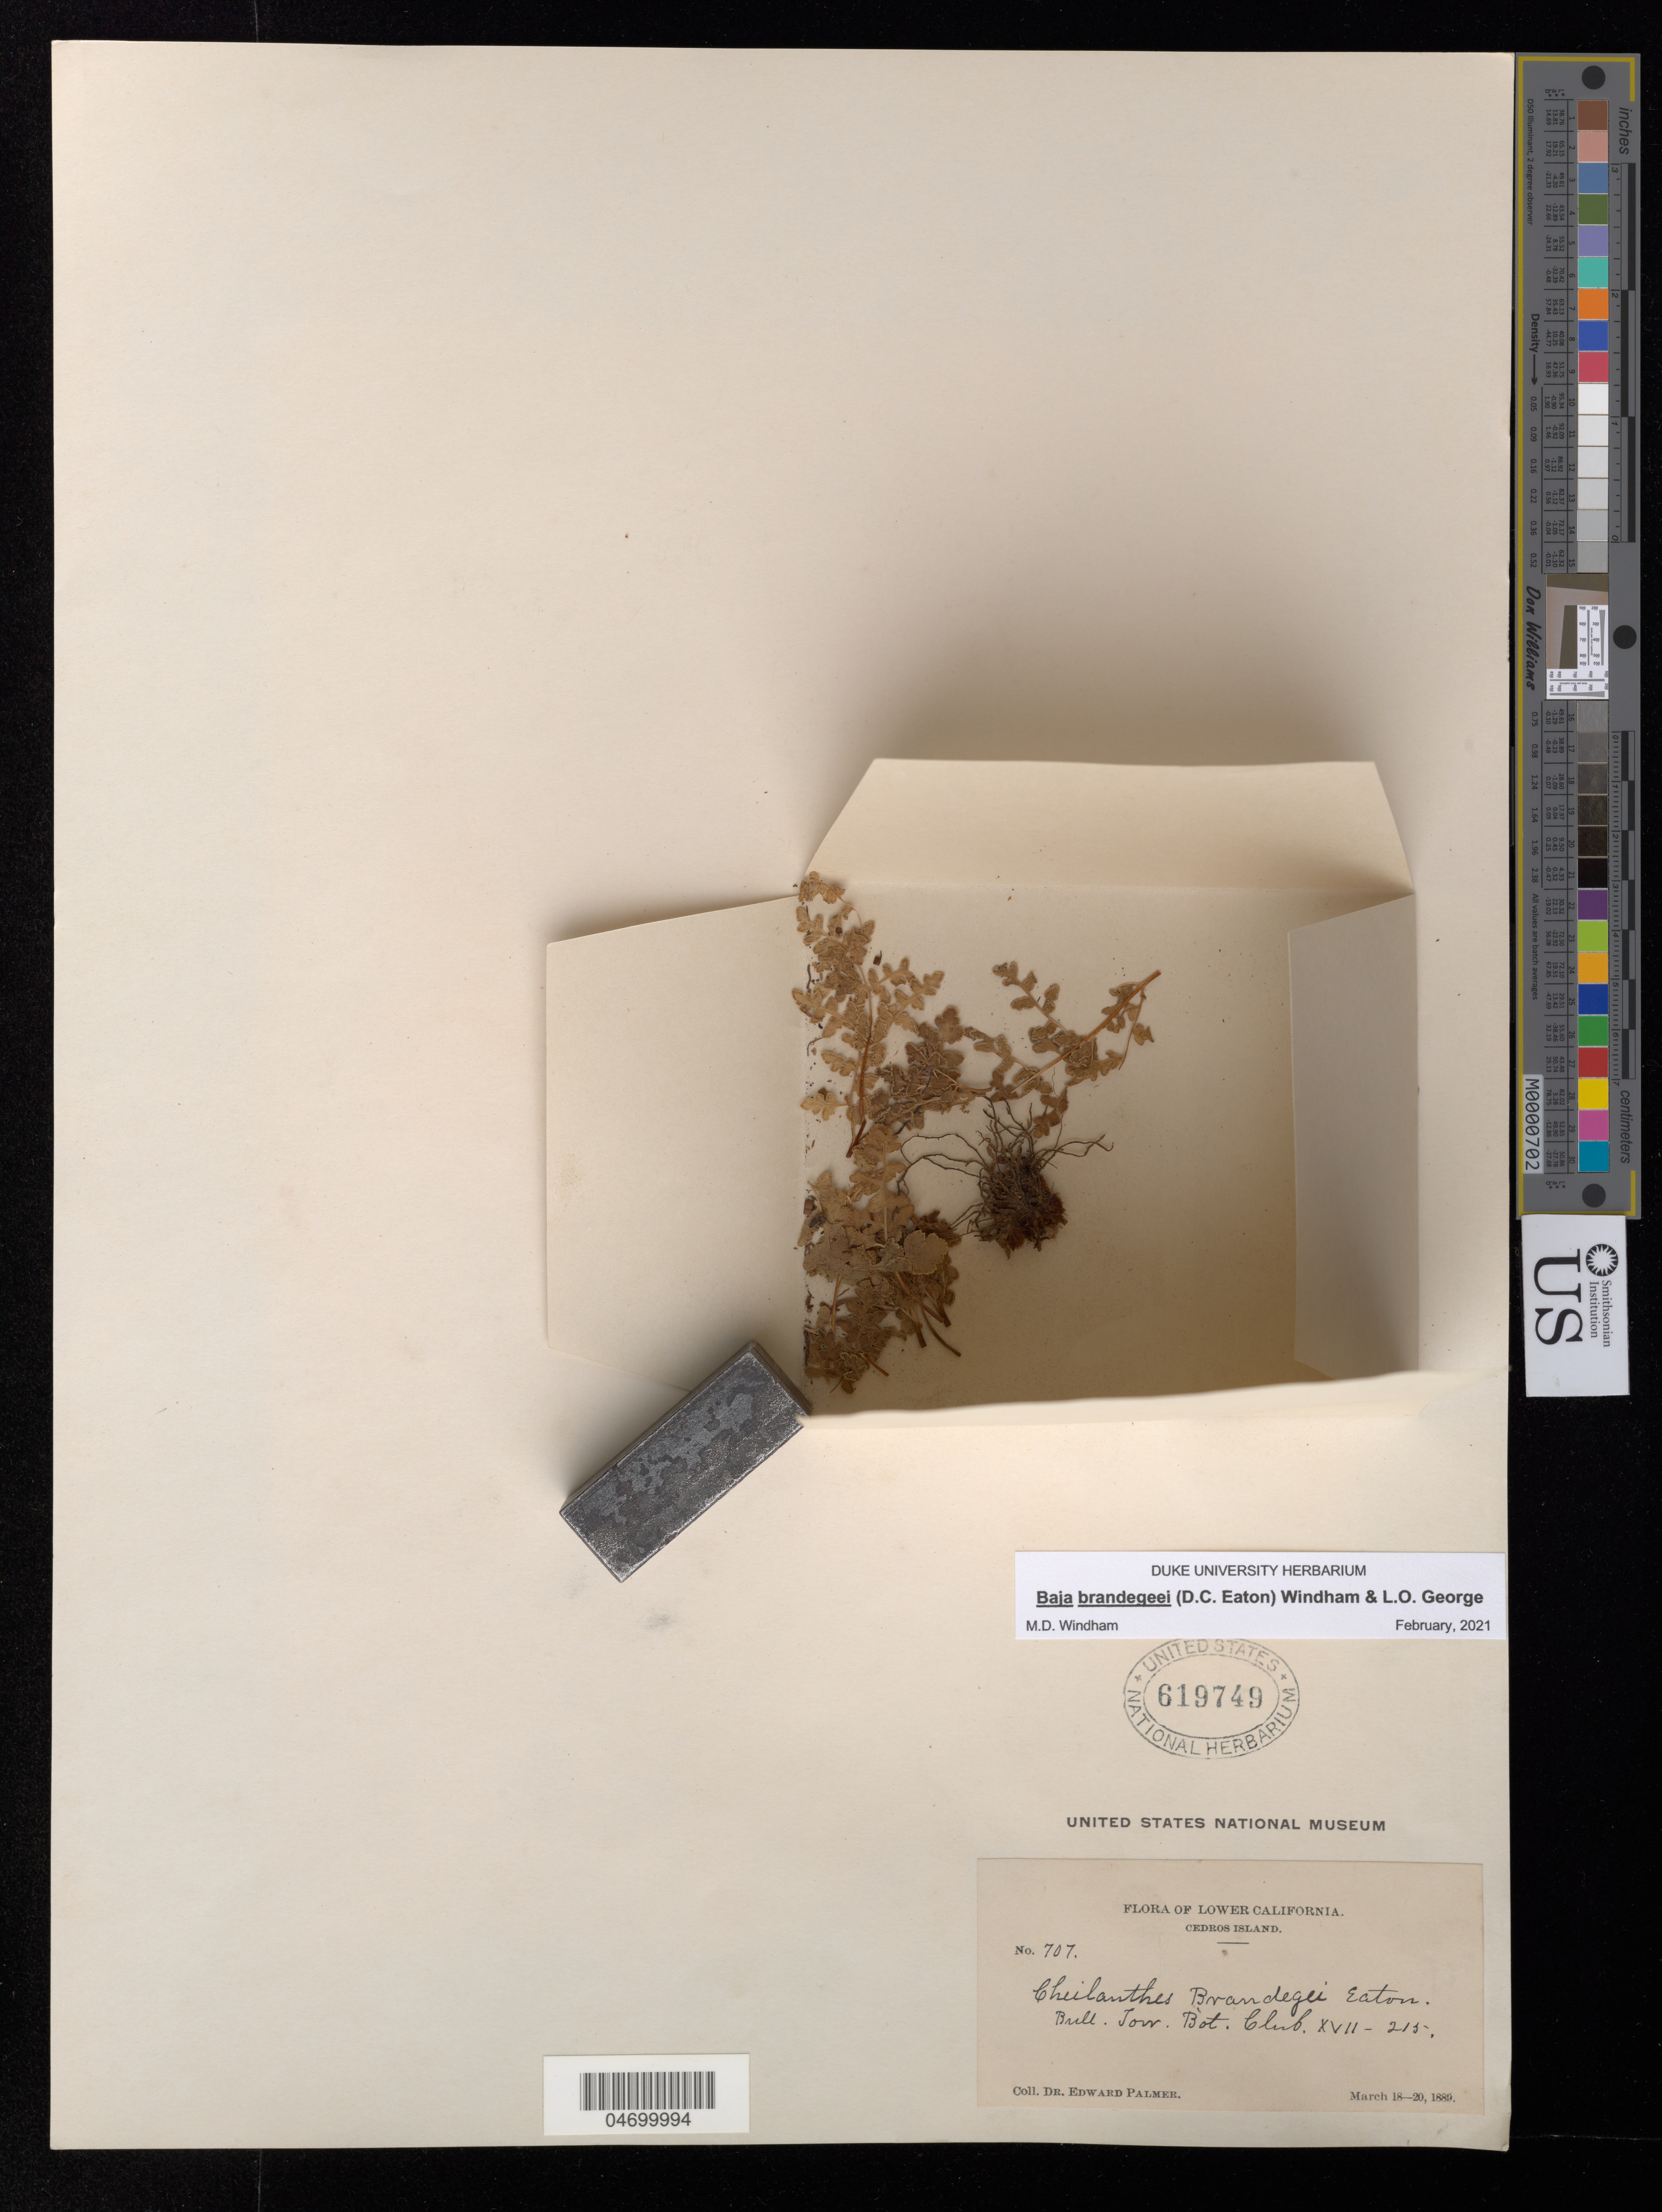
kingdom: Plantae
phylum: Tracheophyta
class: Polypodiopsida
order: Polypodiales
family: Pteridaceae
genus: Baja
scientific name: Baja brandegeei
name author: (D.C. Eaton) Windham & L.O. George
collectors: E. Palmer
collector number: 707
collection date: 1889-03-18/1889-03-20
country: Mexico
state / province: Baja California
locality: Lower California. Cedros Island.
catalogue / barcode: US 619749